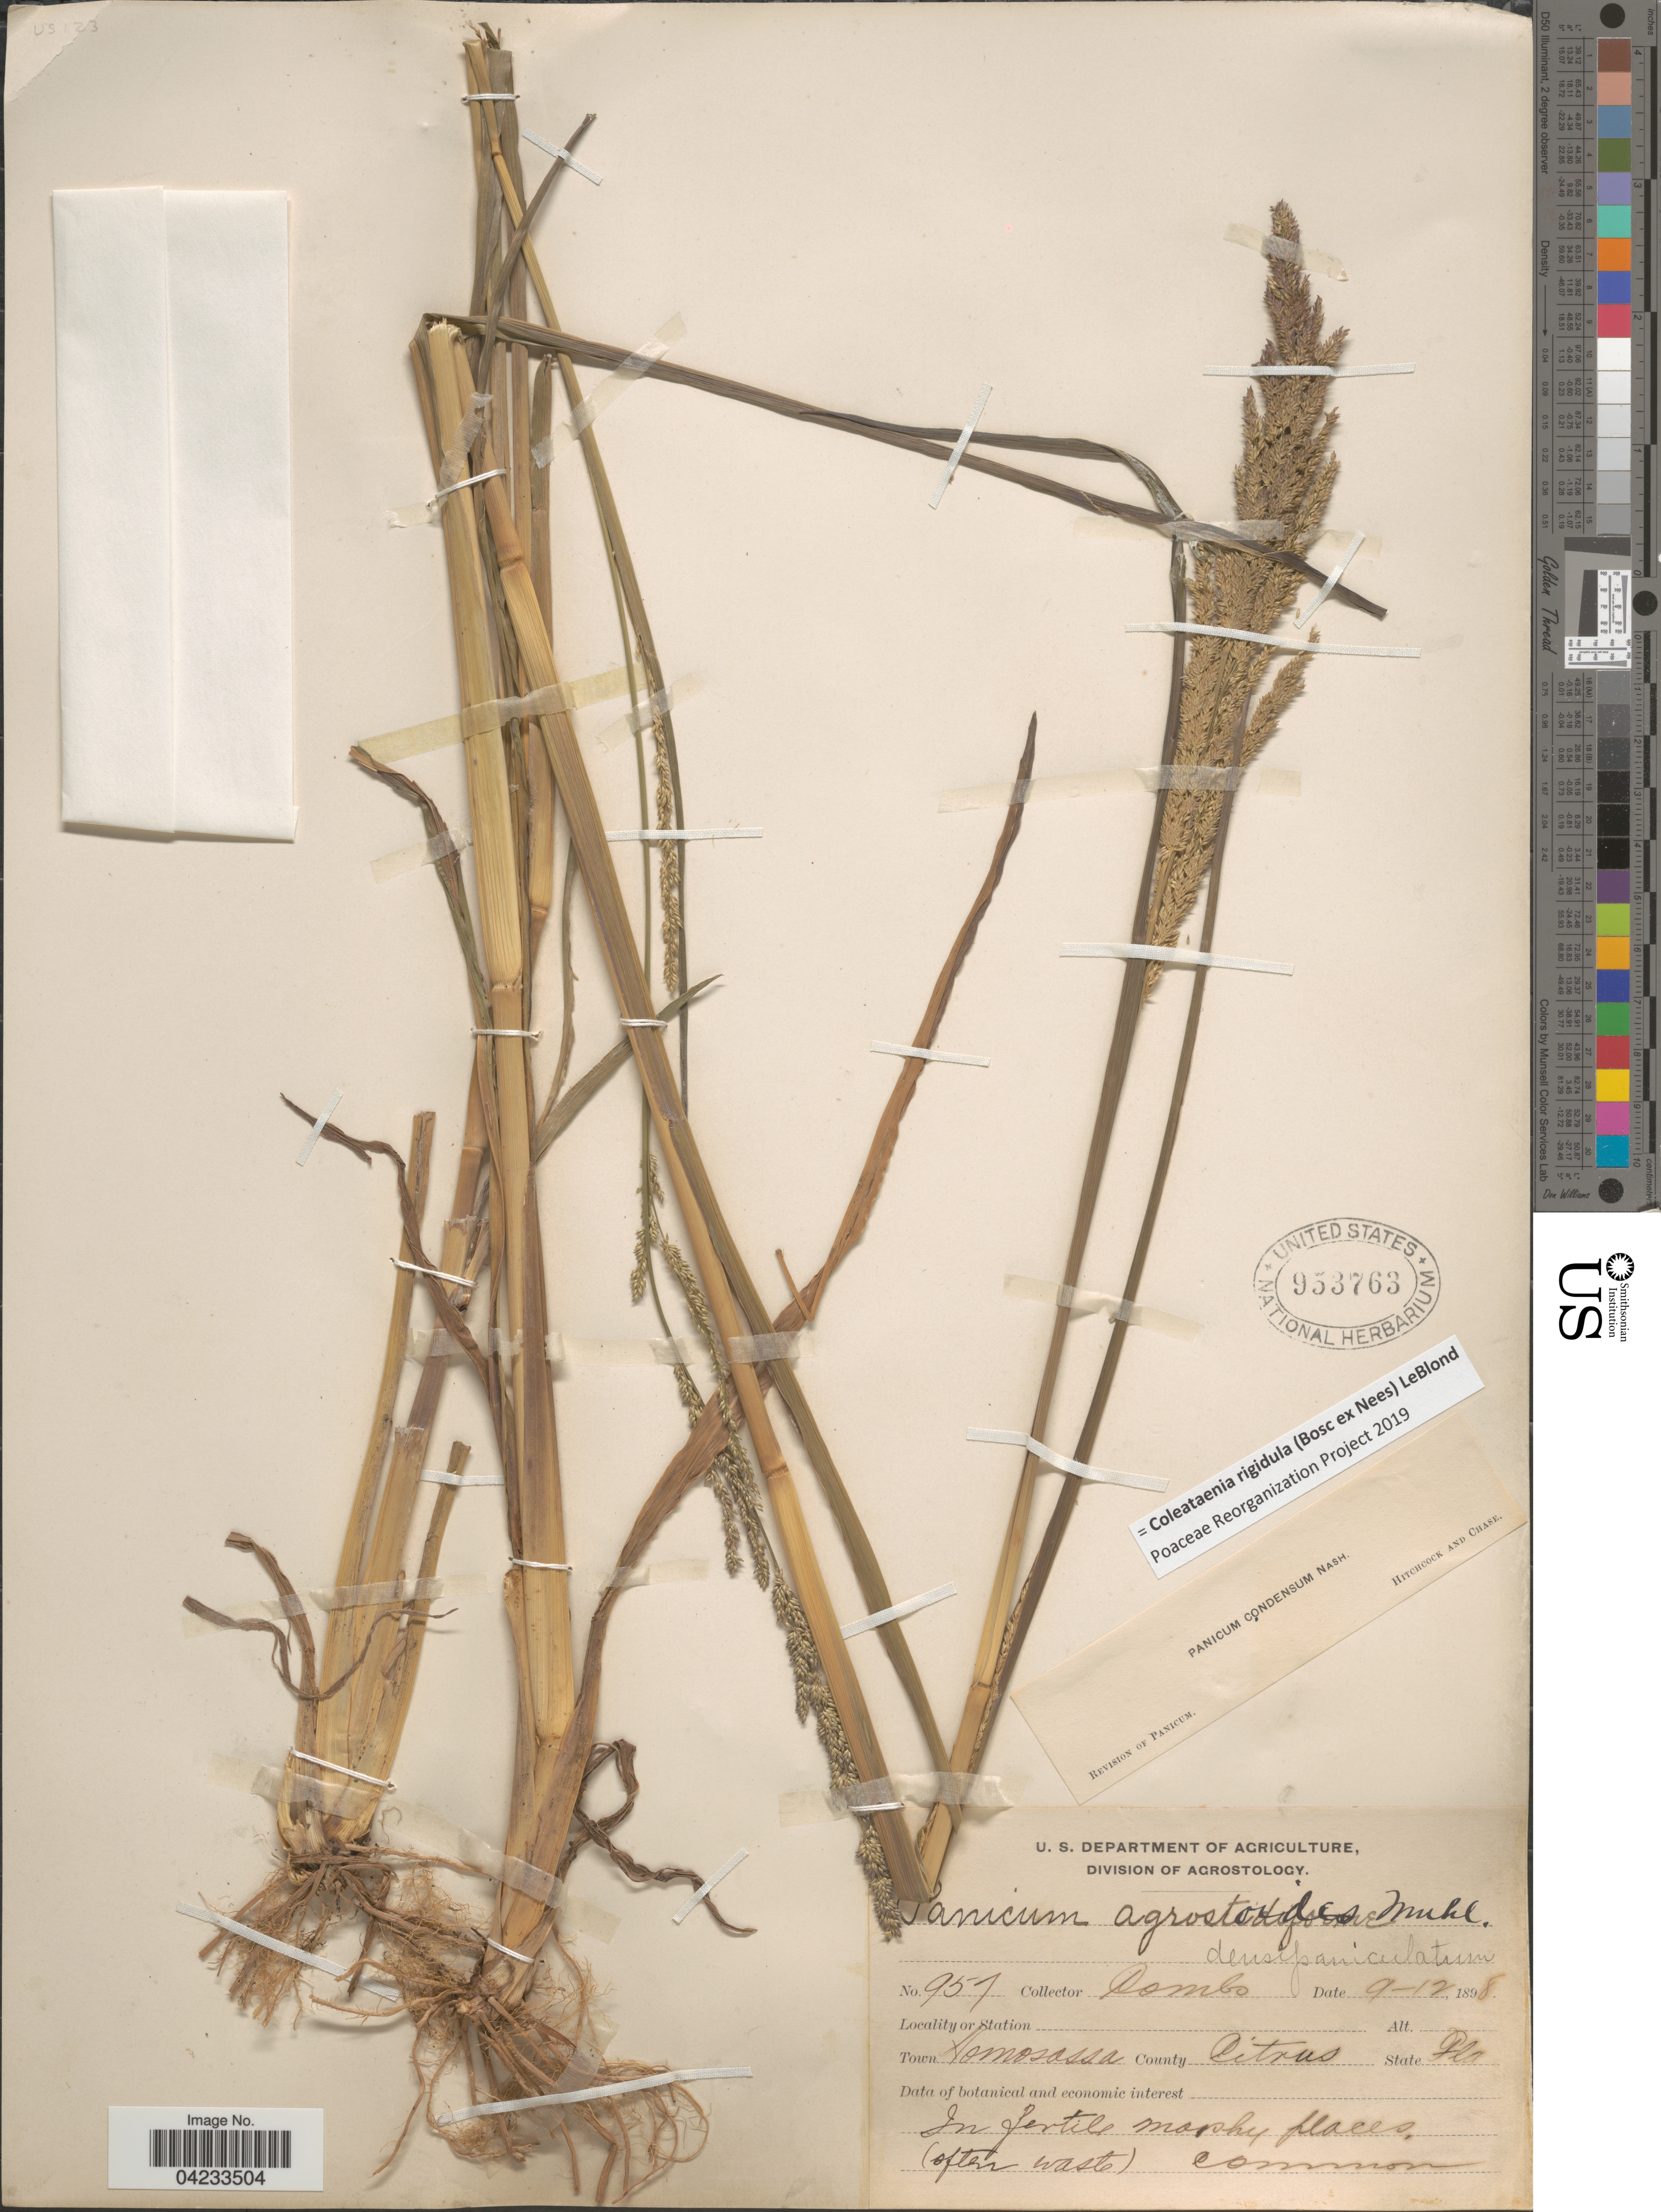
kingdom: Plantae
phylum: Tracheophyta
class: Liliopsida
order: Poales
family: Poaceae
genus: Coleataenia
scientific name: Coleataenia rigidula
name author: (Bosc ex Nees) LeBlond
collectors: -. Combs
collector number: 957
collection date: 1898-09-12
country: United States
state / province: Florida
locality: Town Homosassa. County Citrus.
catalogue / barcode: US 953763